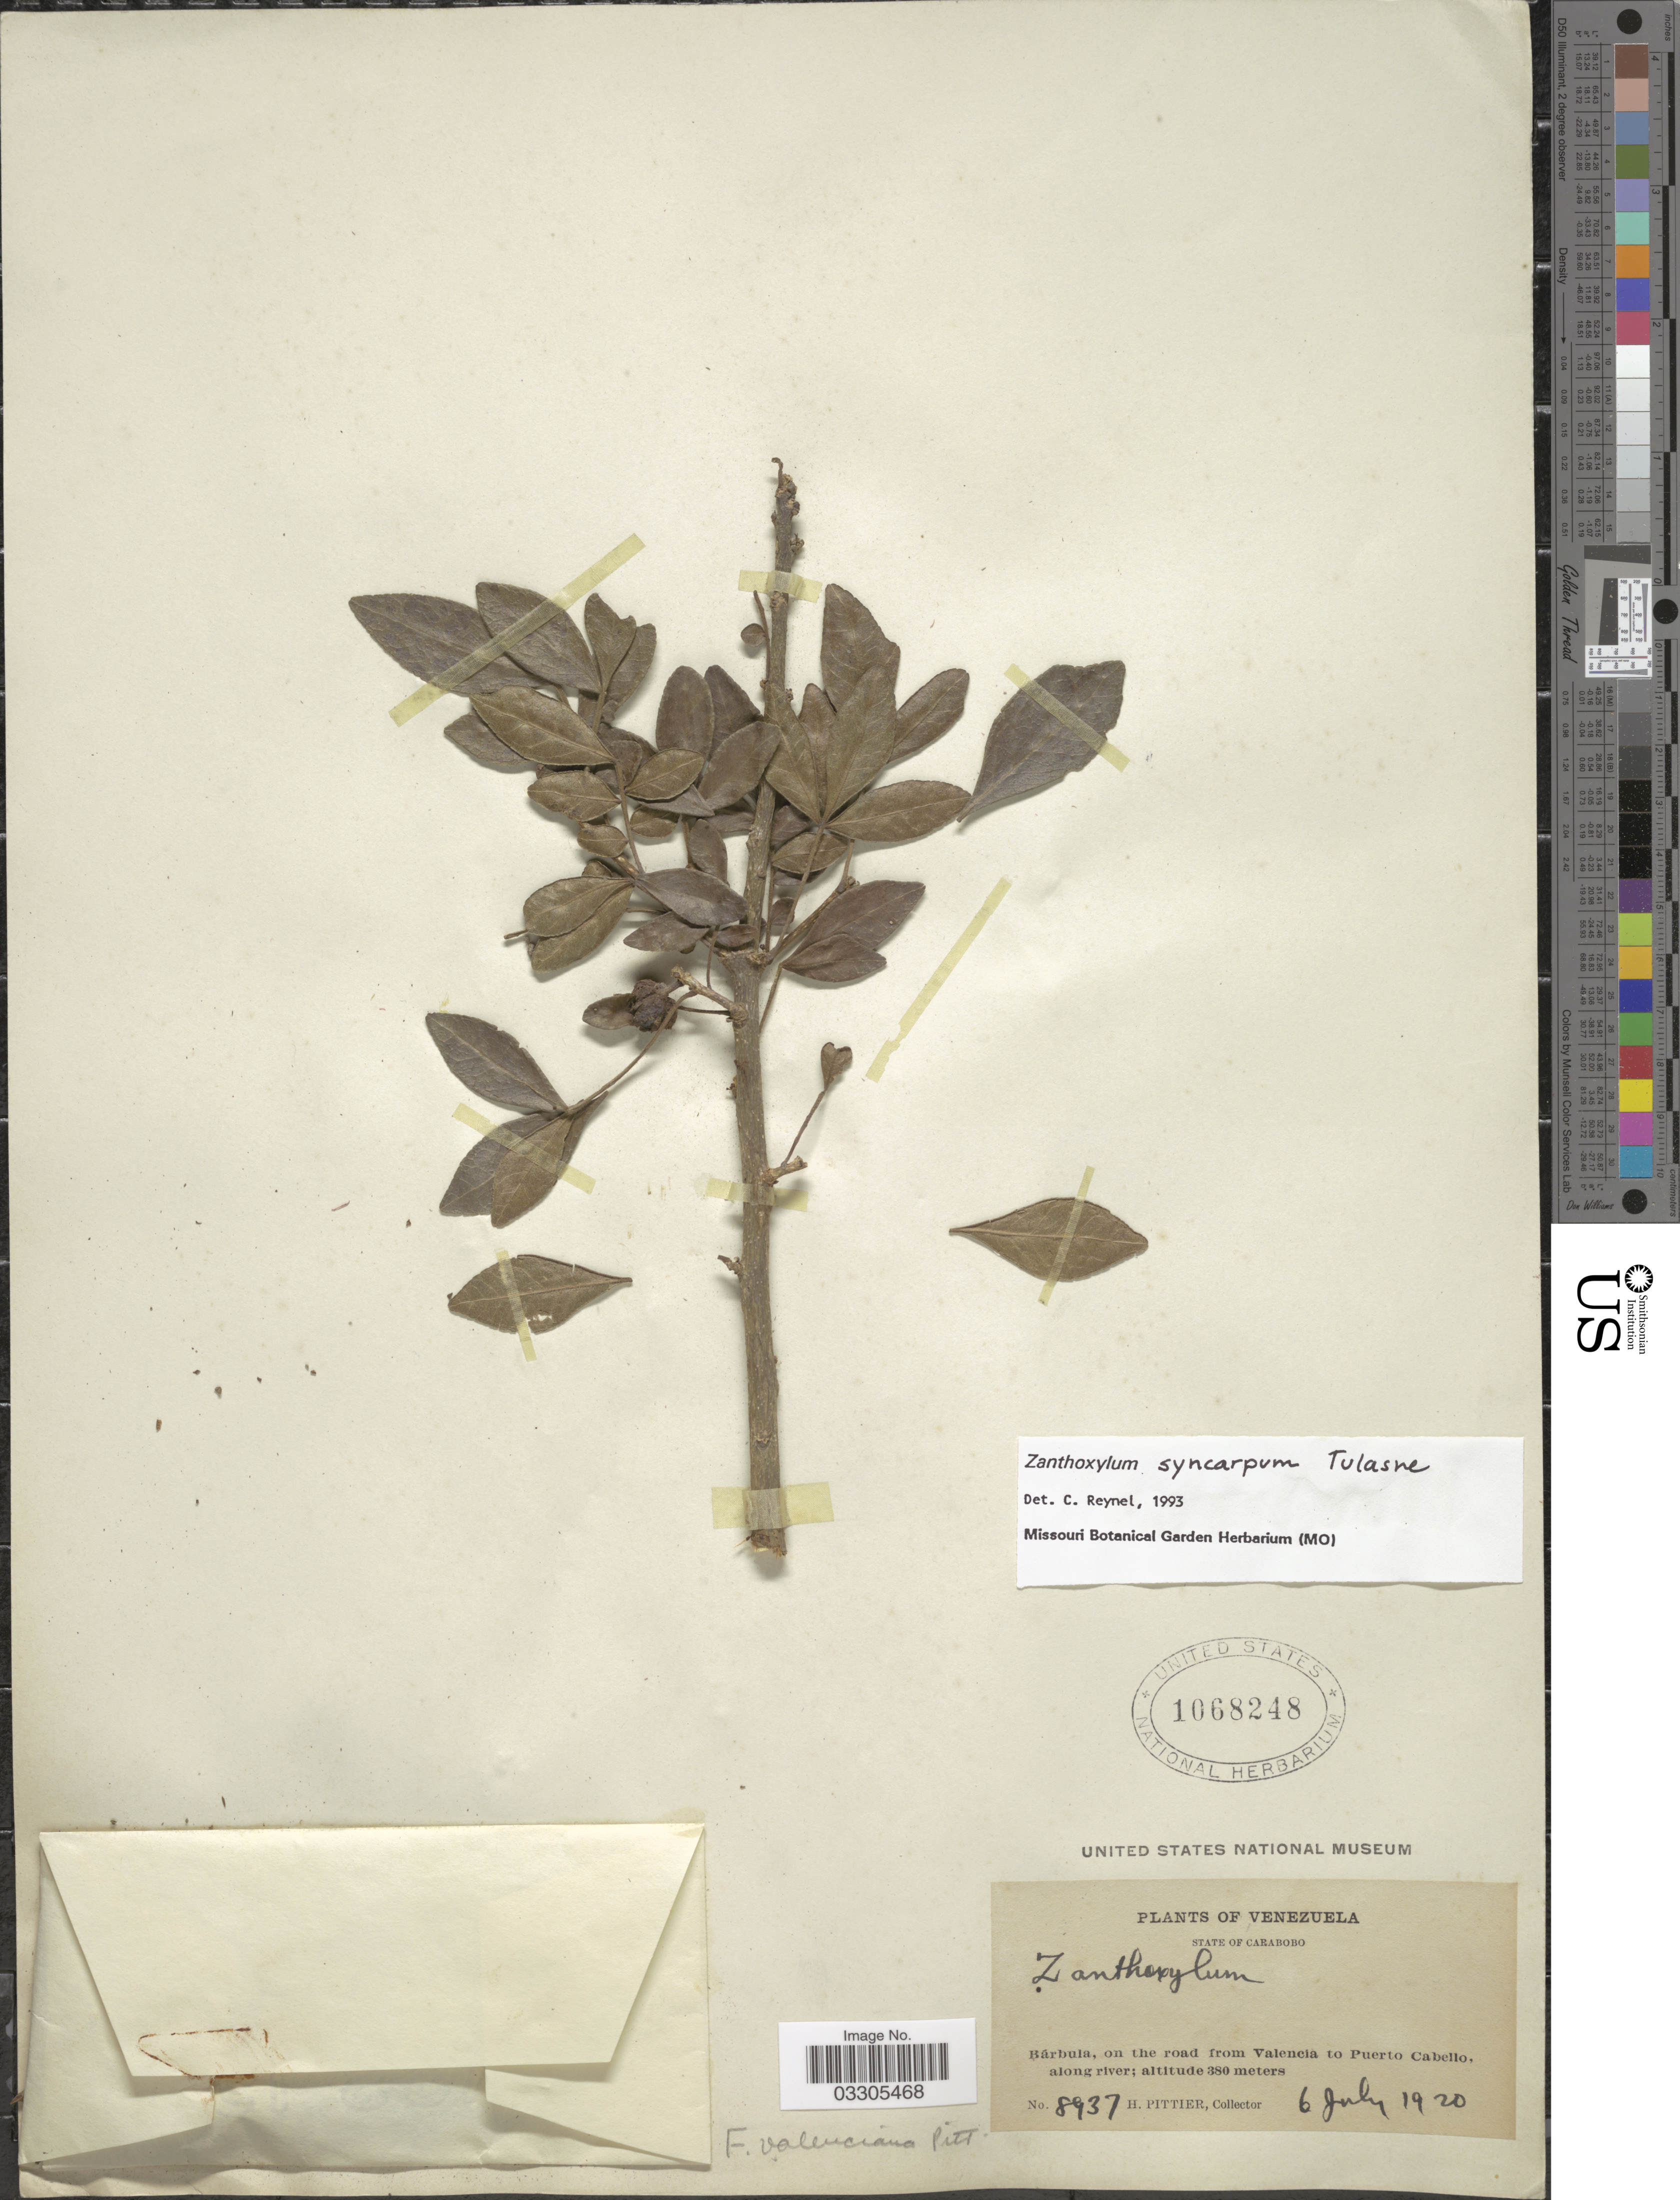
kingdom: Plantae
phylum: Tracheophyta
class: Magnoliopsida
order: Sapindales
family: Rutaceae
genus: Zanthoxylum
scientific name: Zanthoxylum syncarpum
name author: Tul.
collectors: H. F. Pittier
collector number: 8937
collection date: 1920-07-06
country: Venezuela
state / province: Carabobo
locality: Bárbula, on the road from Valencia to Puerto Cabello, along river.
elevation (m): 380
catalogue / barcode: US 1068248